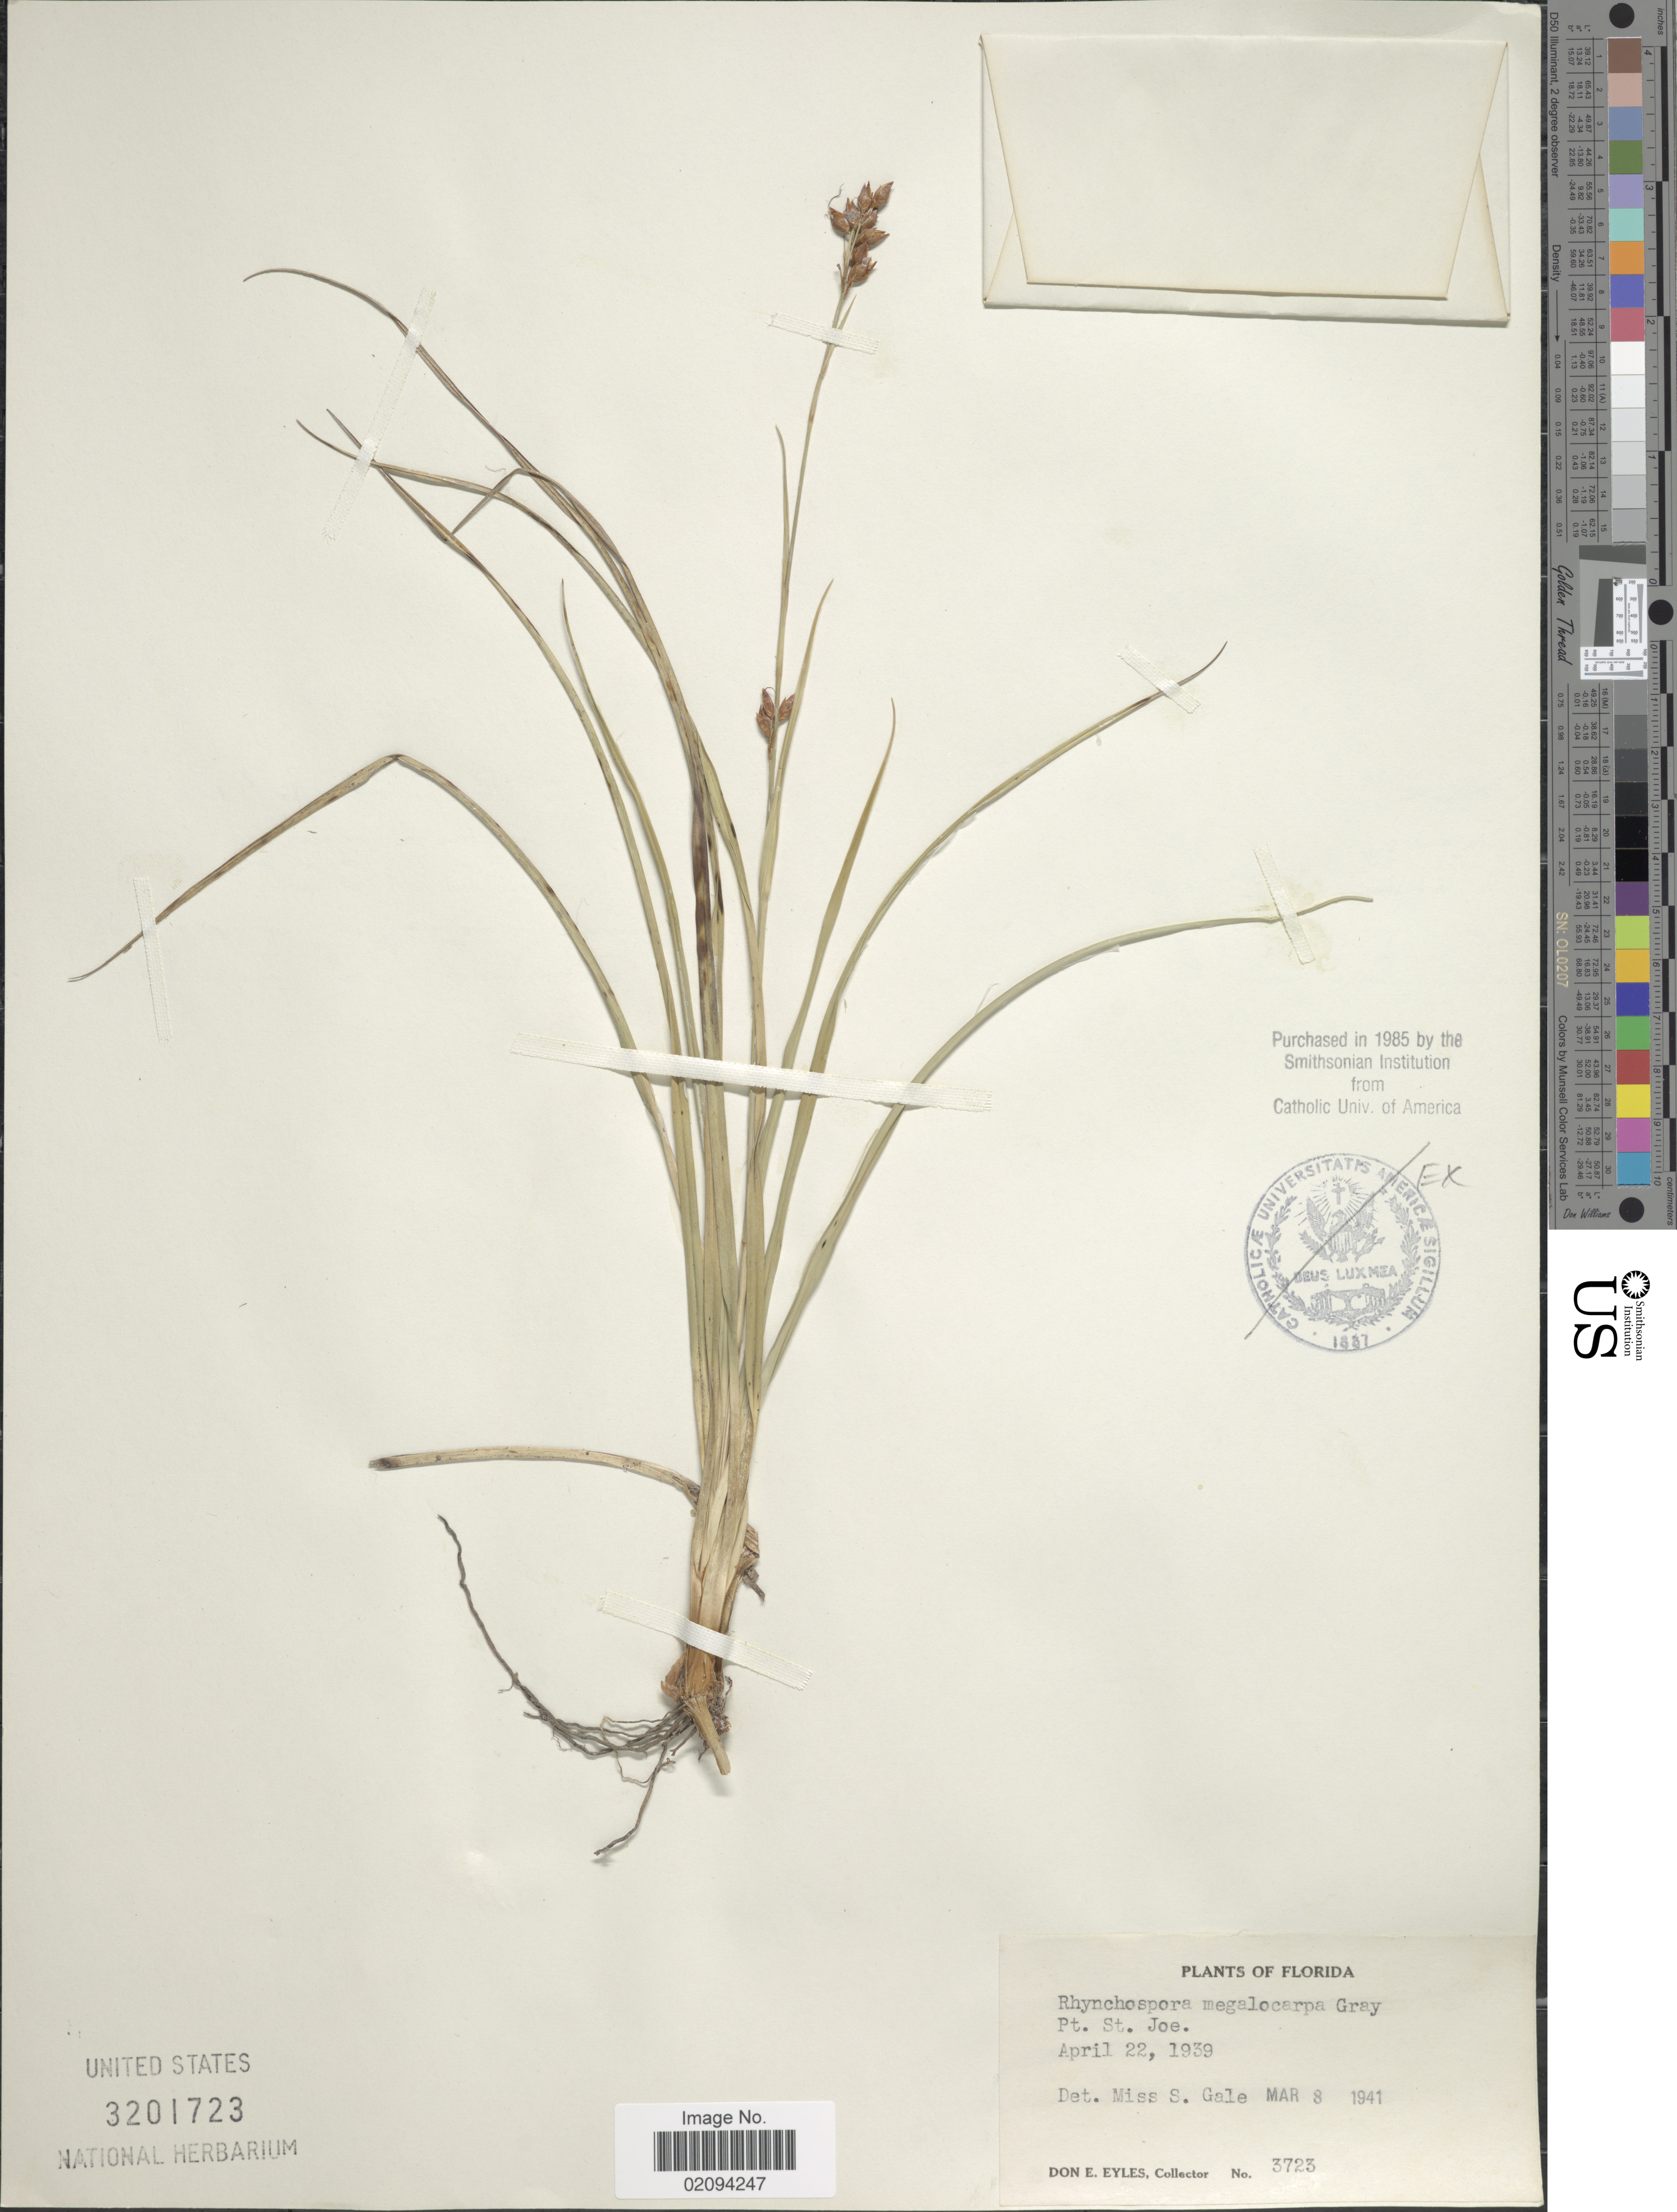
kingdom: Plantae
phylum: Tracheophyta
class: Liliopsida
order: Poales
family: Cyperaceae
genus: Rhynchospora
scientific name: Rhynchospora megalocarpa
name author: A. Gray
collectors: D. Eyles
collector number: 3723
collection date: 1939-04-22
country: United States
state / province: Florida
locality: Pt. St. Joe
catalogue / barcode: US 3201723